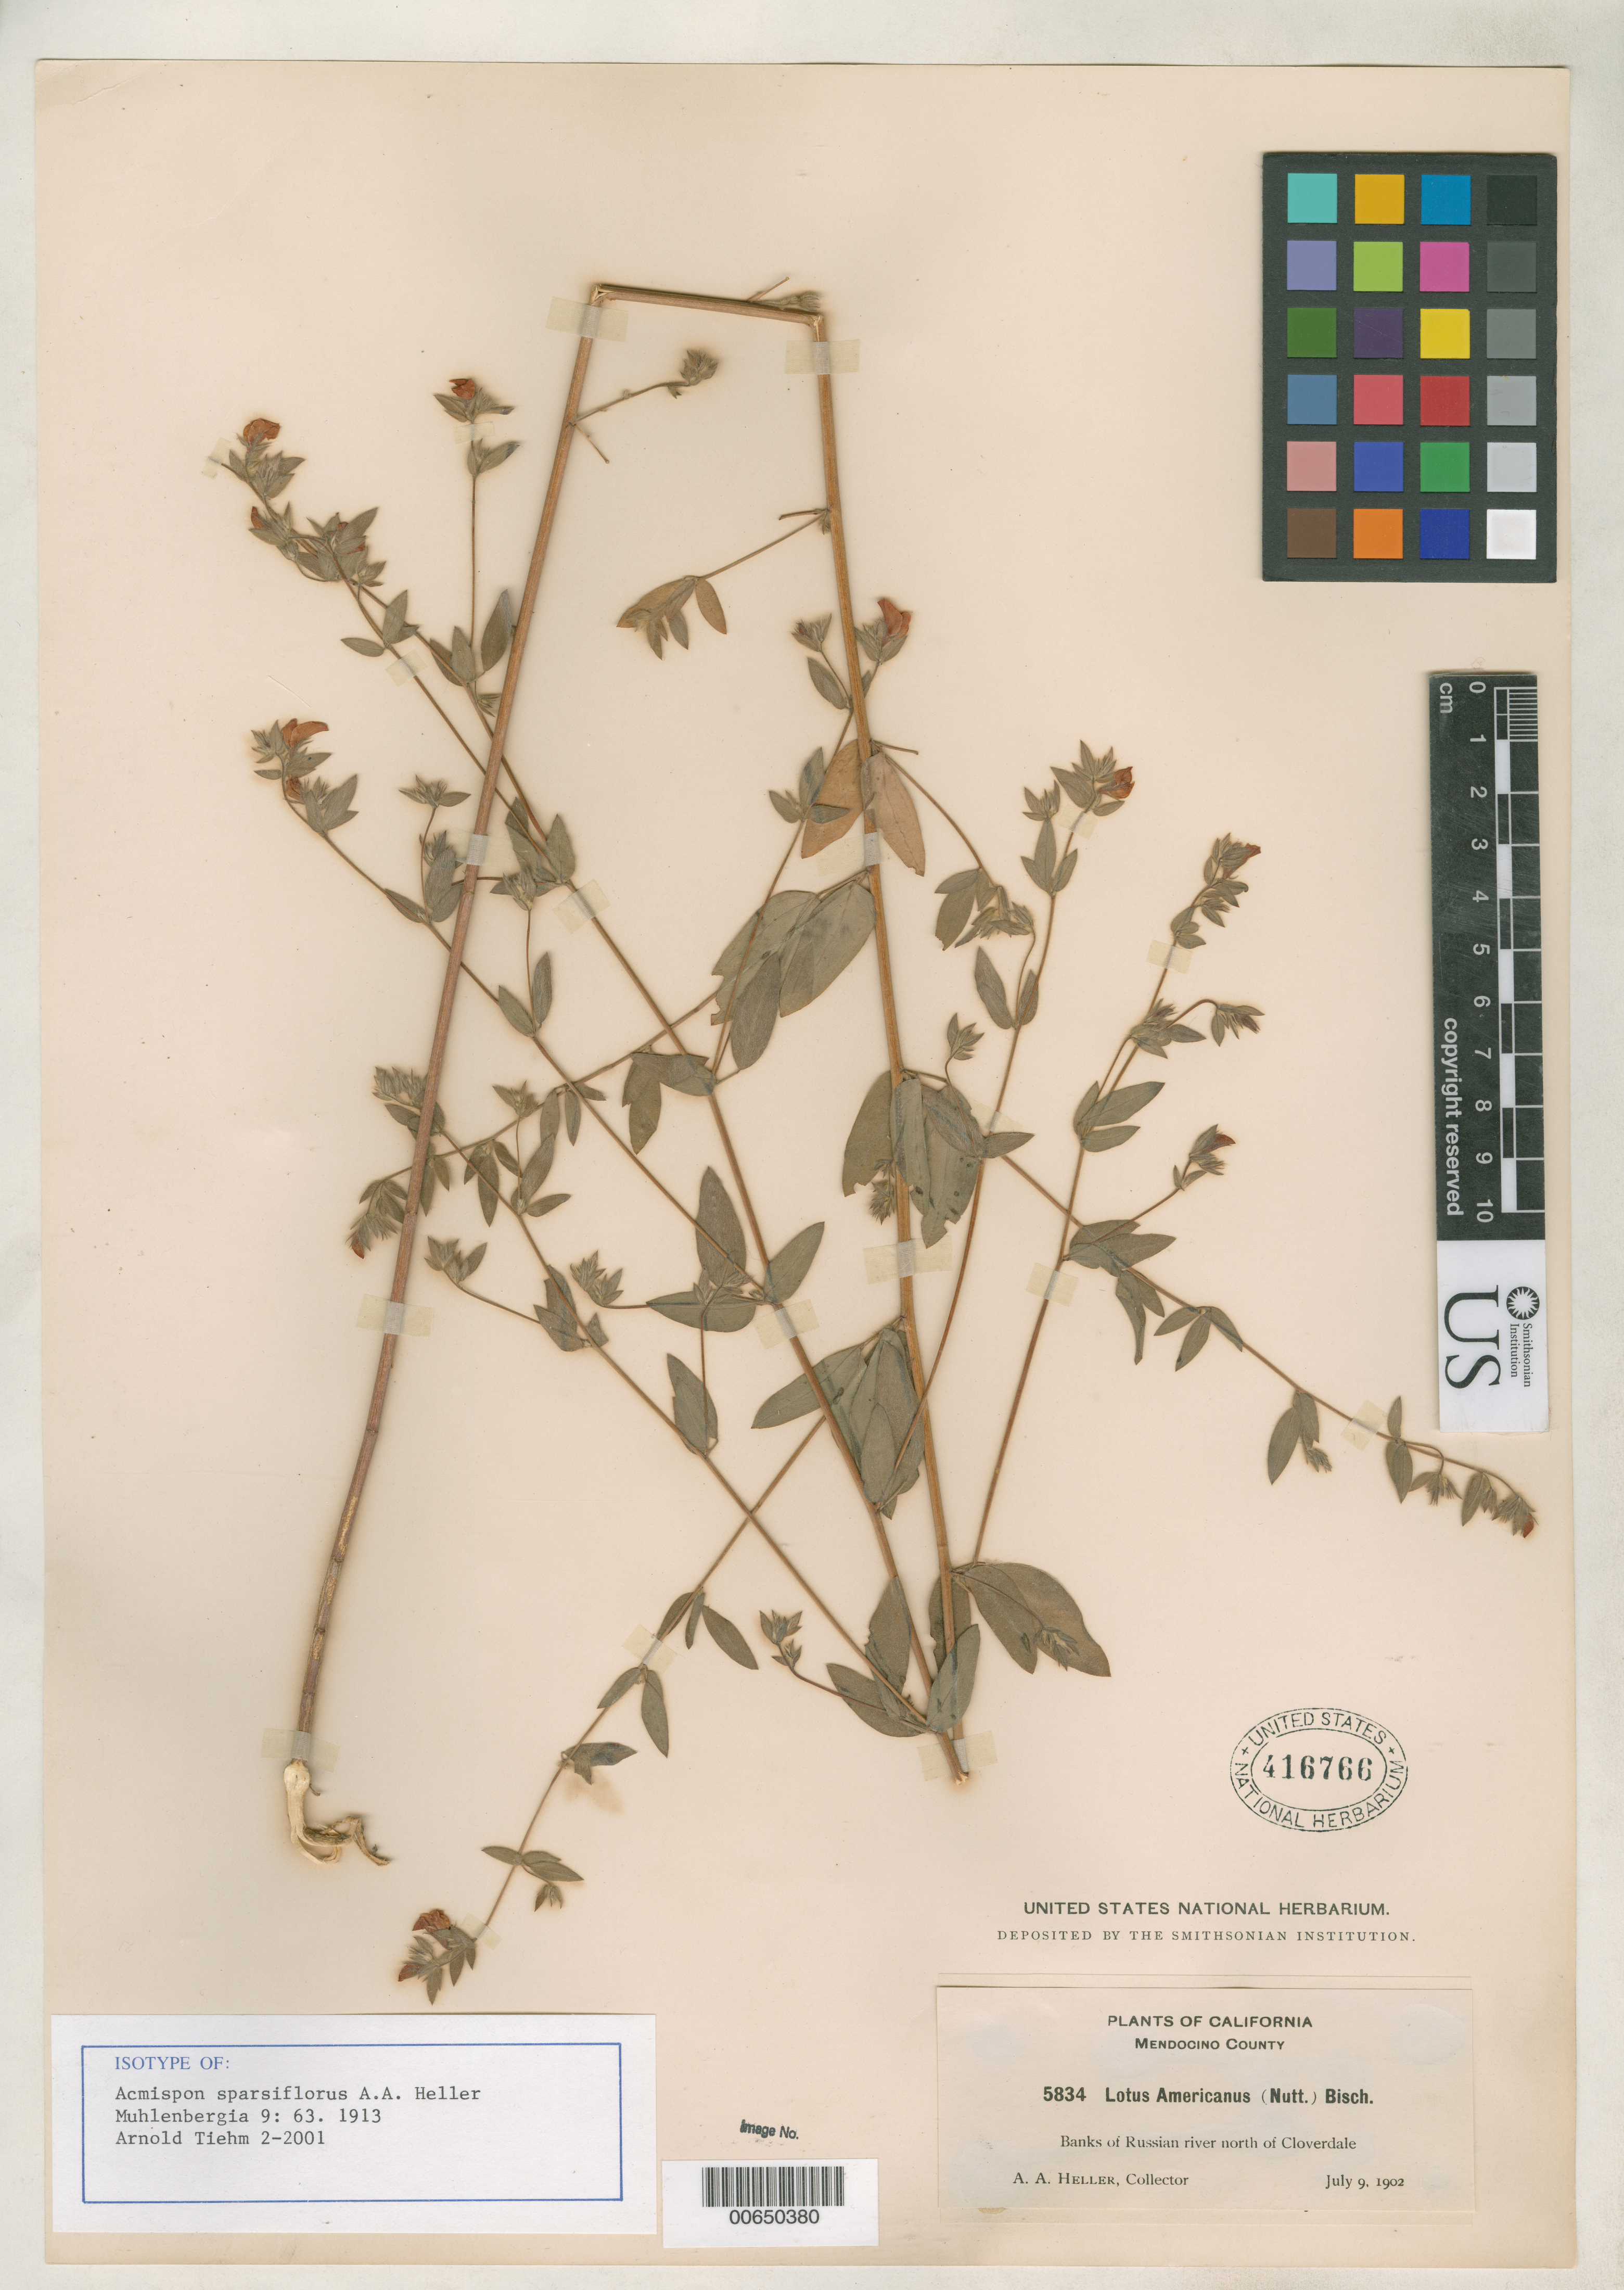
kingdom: Plantae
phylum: Tracheophyta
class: Magnoliopsida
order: Fabales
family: Fabaceae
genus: Acmispon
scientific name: Acmispon sparsiflorus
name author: A. Heller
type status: Isotype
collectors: A. A. Heller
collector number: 5834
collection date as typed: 09 Jul 1902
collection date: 1902-07-09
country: United States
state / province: California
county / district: Mendocino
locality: Banks of Russian River North of Cloverdale.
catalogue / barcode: US 416766